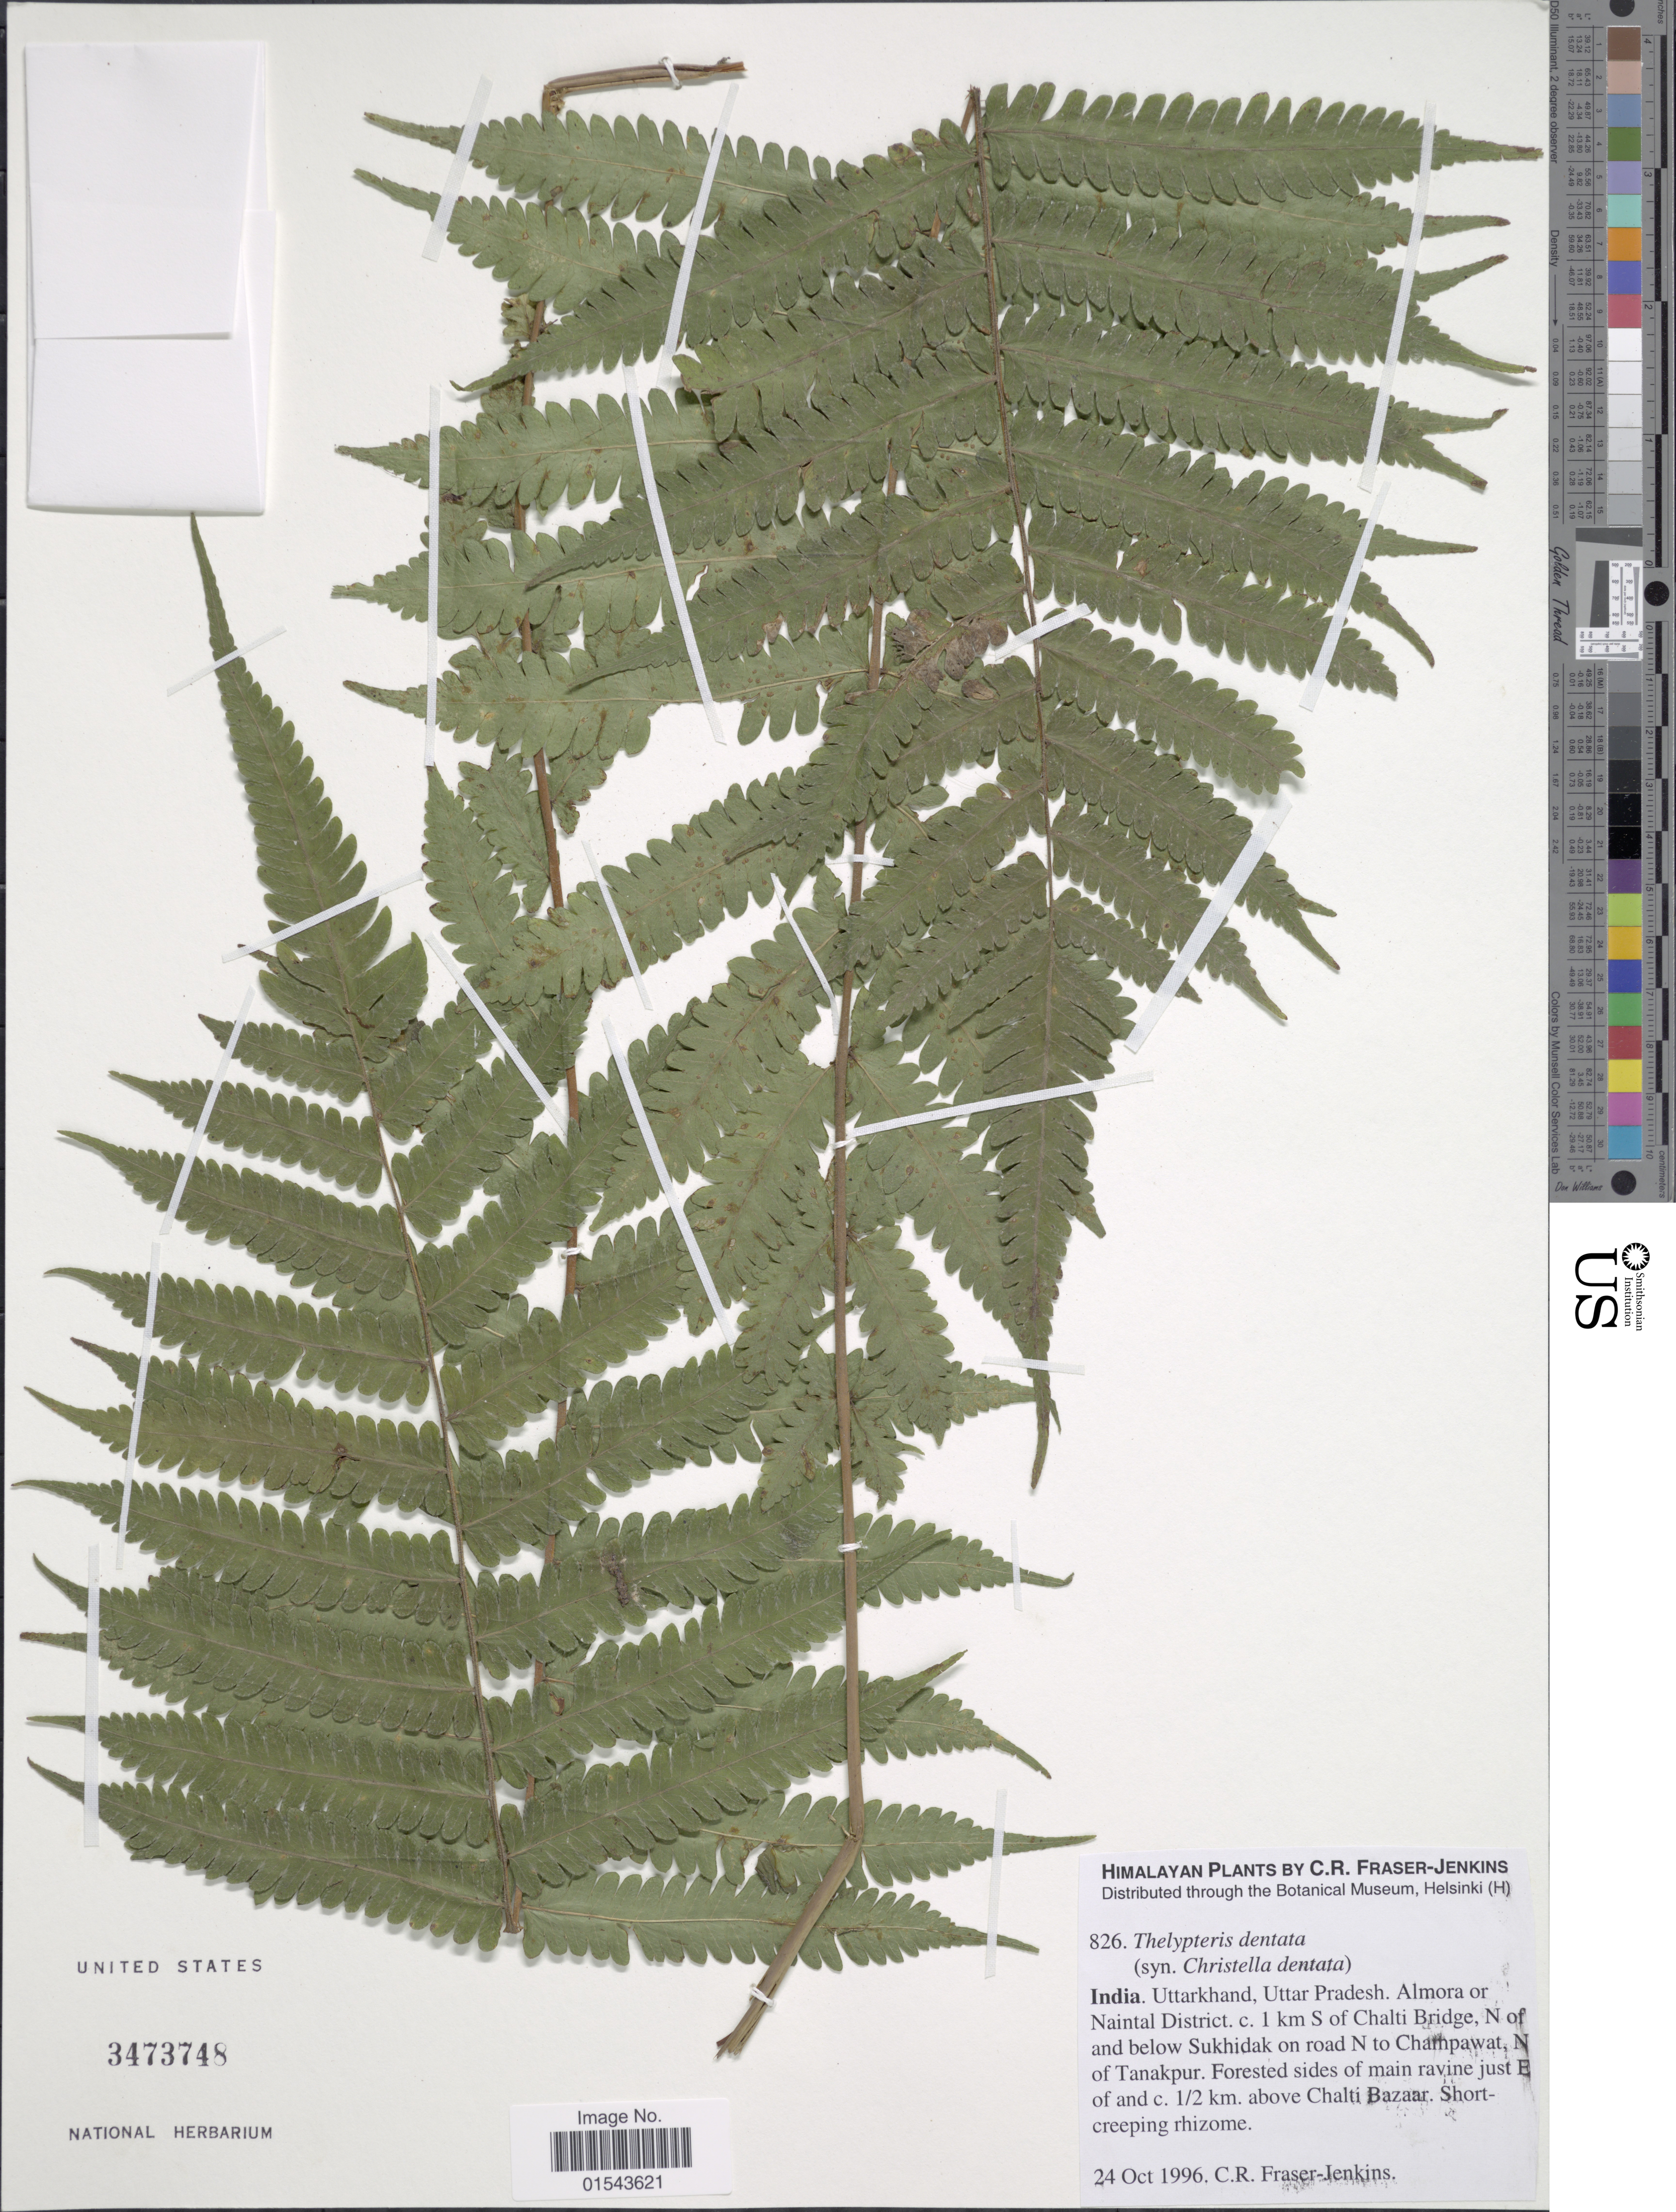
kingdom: Plantae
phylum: Tracheophyta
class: Polypodiopsida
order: Polypodiales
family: Thelypteridaceae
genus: Christella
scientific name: Christella dentata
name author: (Forssk.) Brownsey & Jermy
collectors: C. R. Fraser-Jenkins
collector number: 826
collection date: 1996-10-24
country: India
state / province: Uttar Pradesh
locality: Himalaya, Uttarkhand, Uttar Pradesh, Almora or Naintal District, 1 km S of Chalti Bridge, N of and below Sukhidak on road N to Champawat, N of Tanakpur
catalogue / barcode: US 3473748